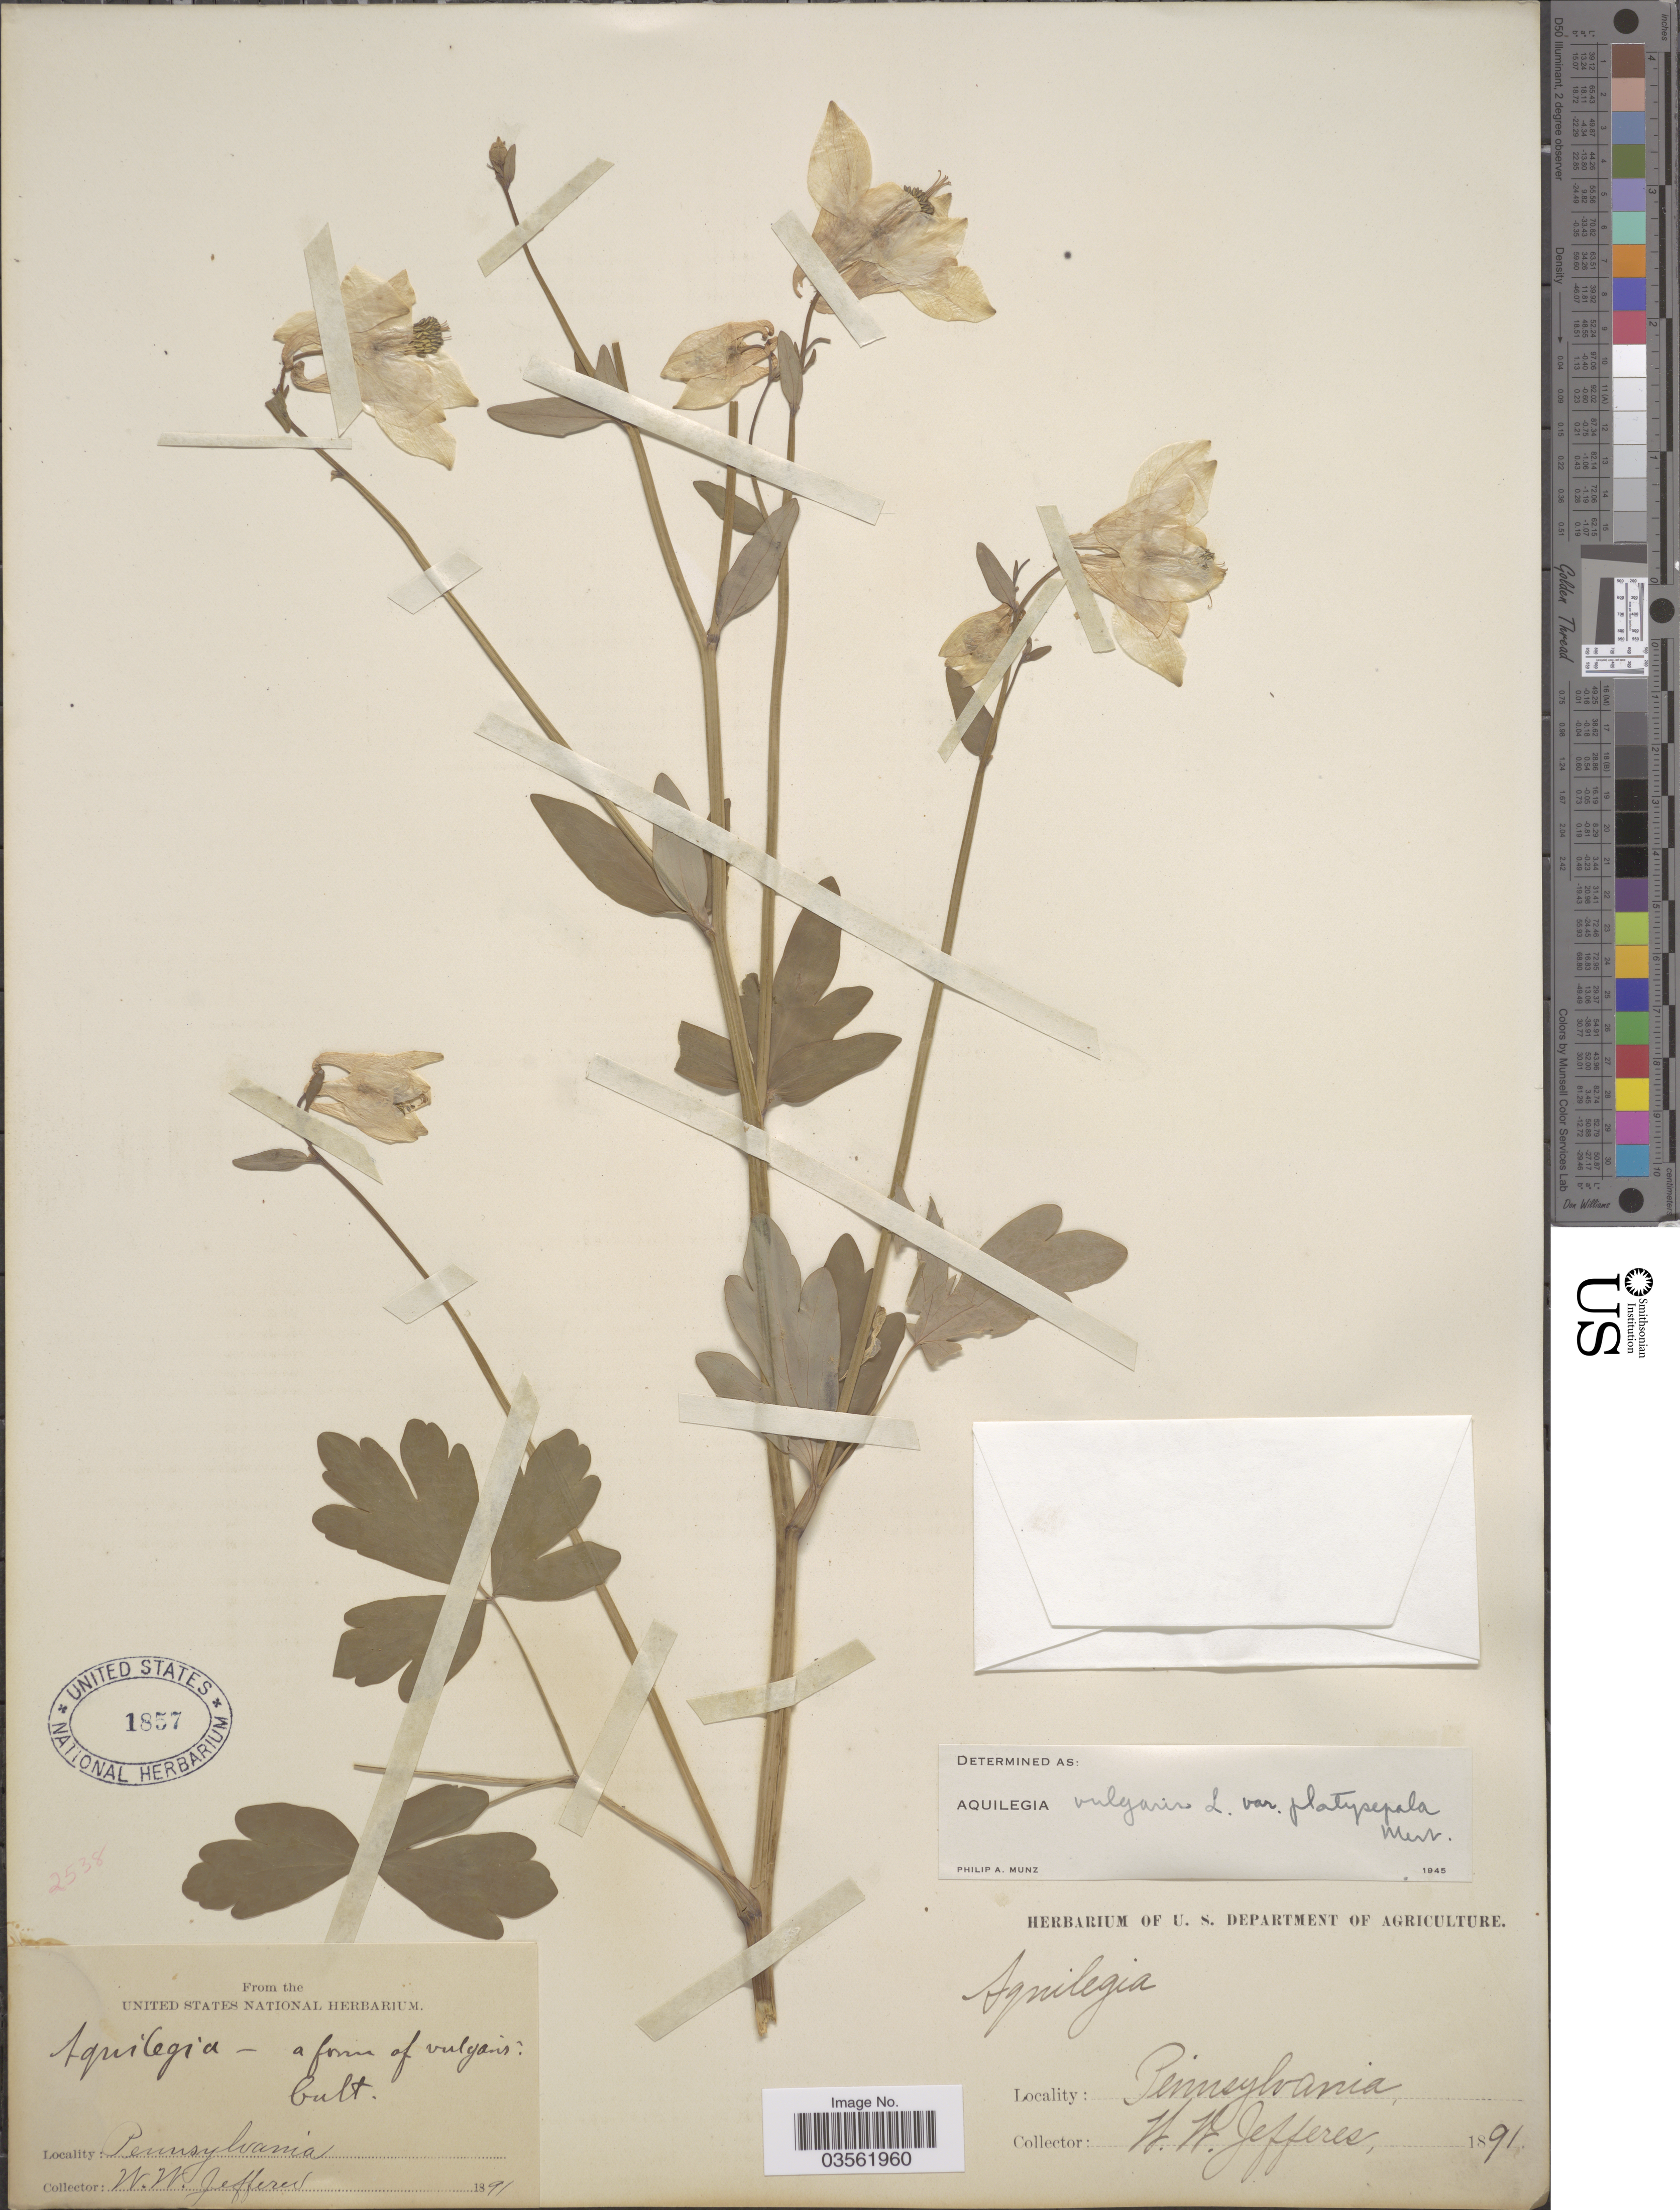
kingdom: Plantae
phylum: Tracheophyta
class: Magnoliopsida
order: Ranunculales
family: Ranunculaceae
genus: Aquilegia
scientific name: Aquilegia vulgaris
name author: L.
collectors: W. Jefferes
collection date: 1891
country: United States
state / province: Pennsylvania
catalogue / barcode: US 1857